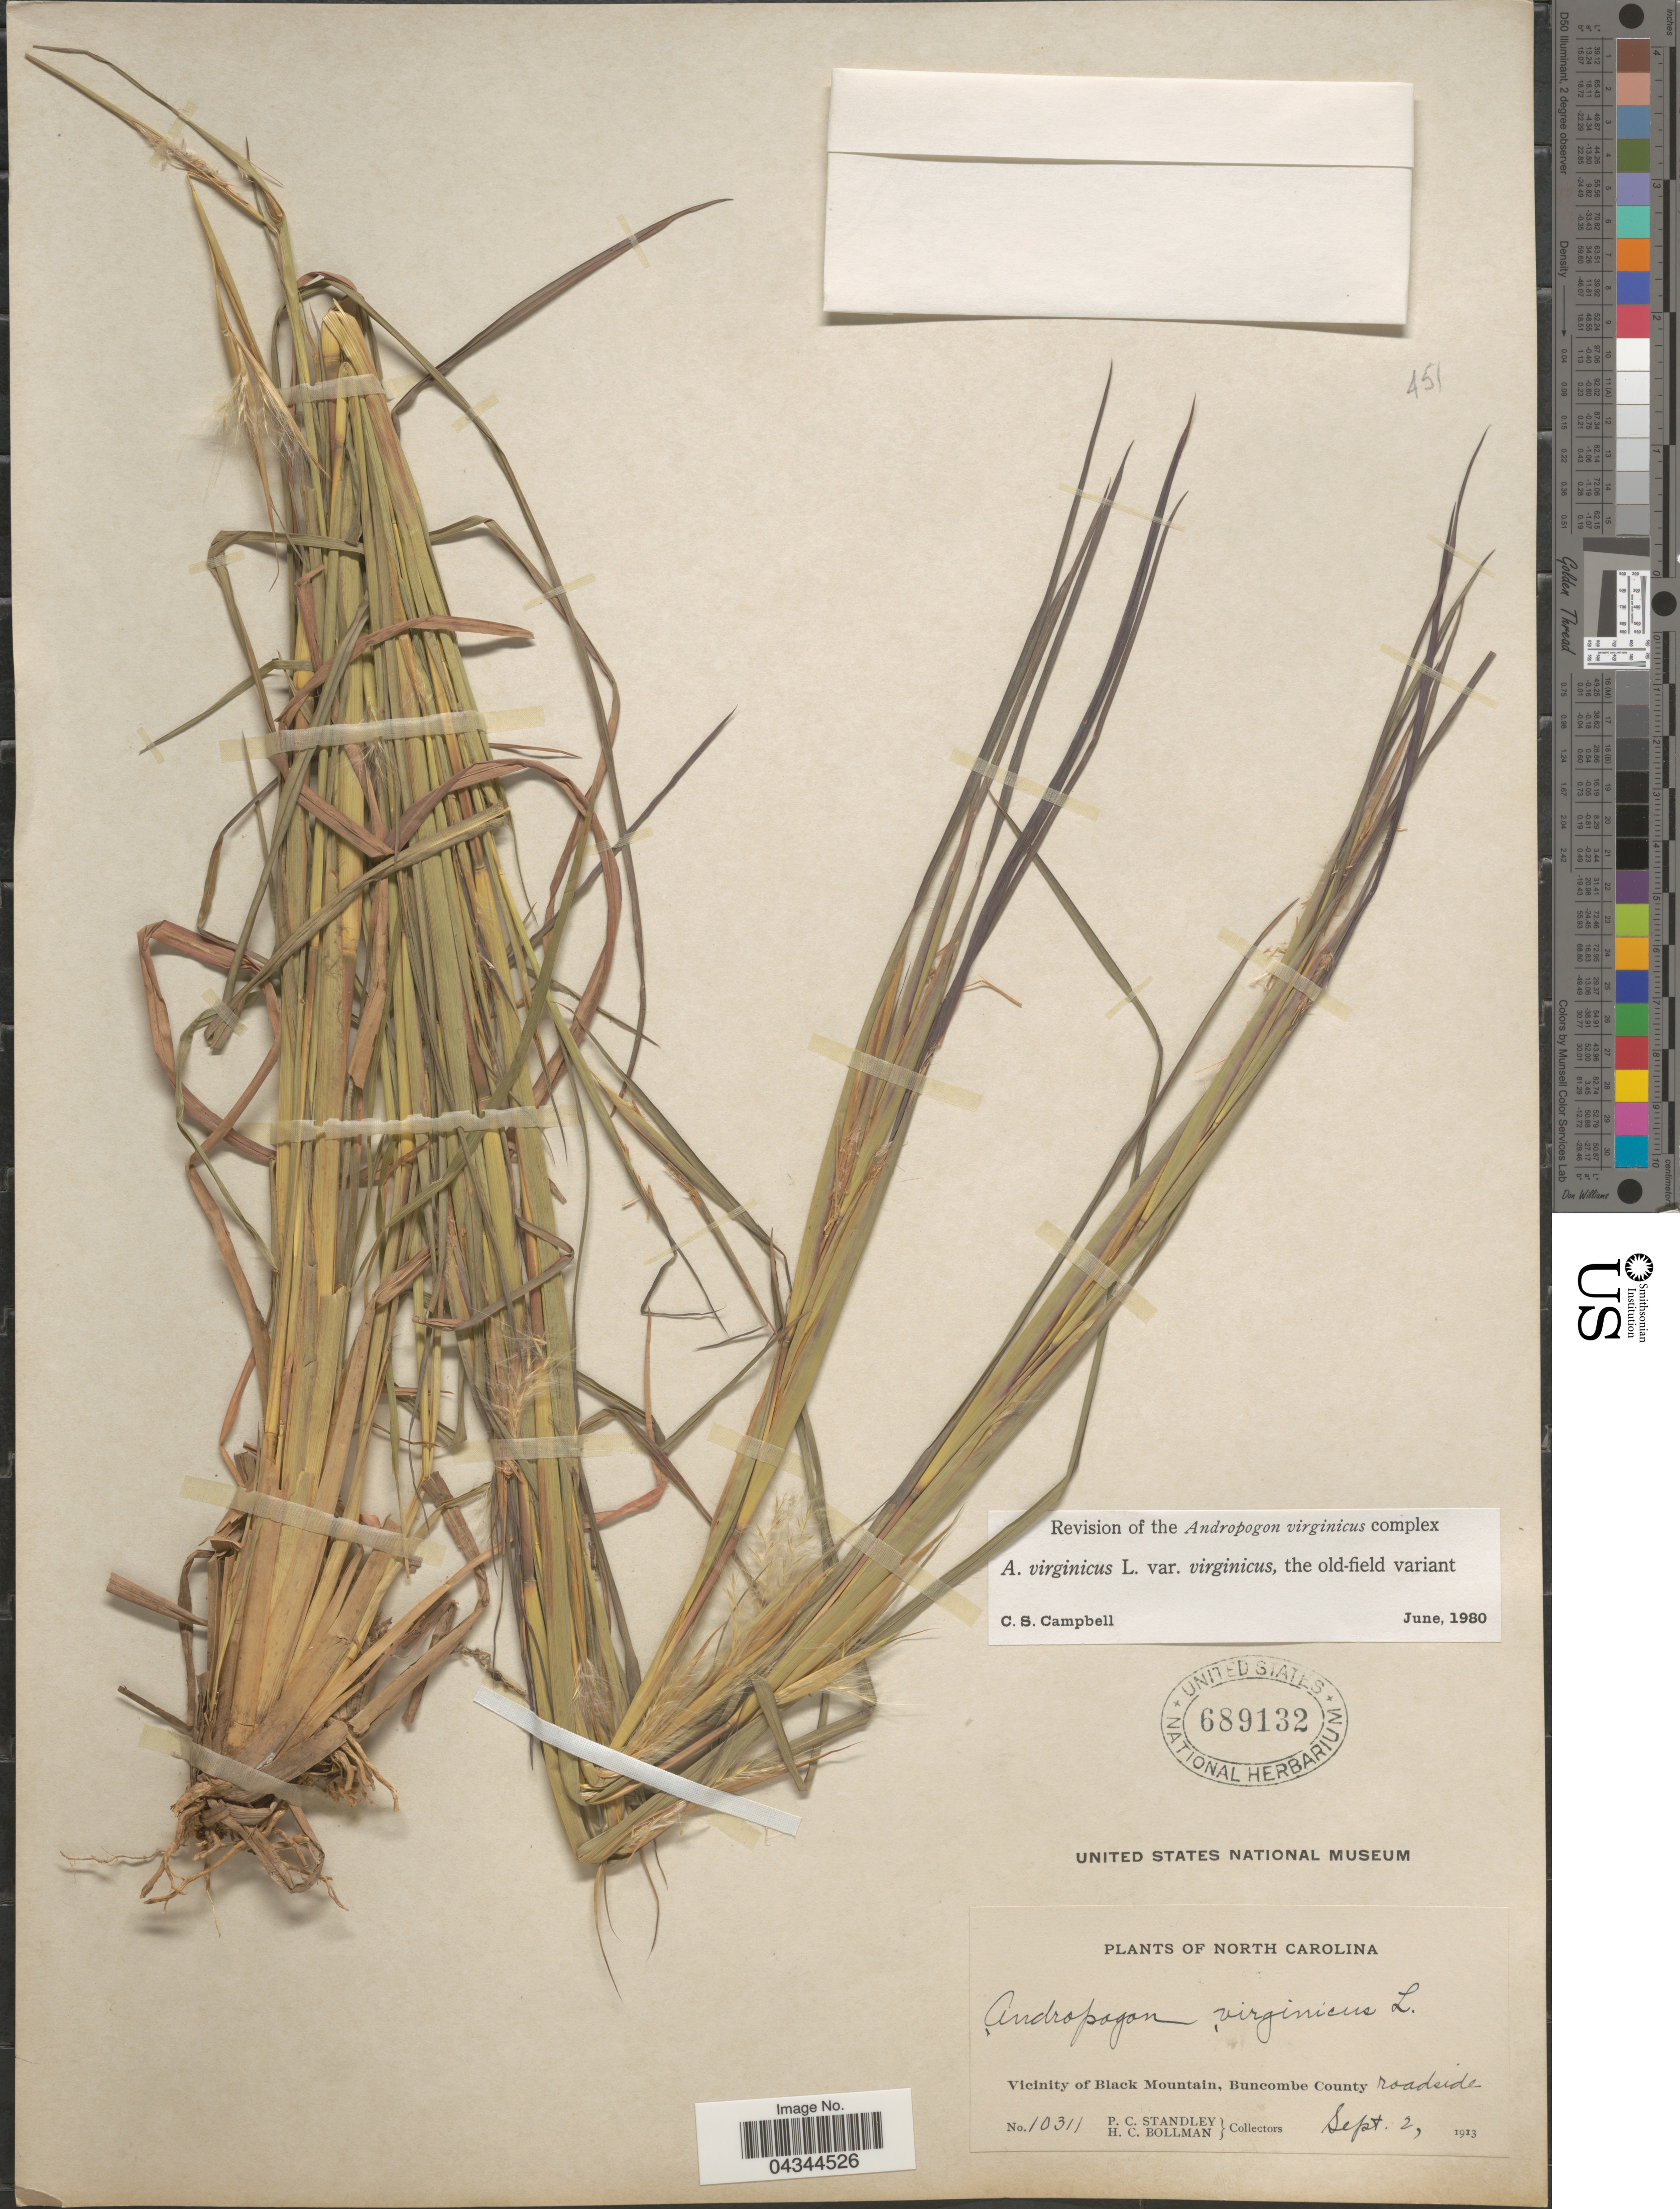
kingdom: Plantae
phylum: Tracheophyta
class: Liliopsida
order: Poales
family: Poaceae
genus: Andropogon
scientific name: Andropogon virginicus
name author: L.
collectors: P. C. Standley & H. C. Bollman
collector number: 10311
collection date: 1913-09-02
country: United States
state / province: North Carolina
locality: Vicinity of Black Mountain, Buncombe County roadside.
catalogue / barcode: US 689132